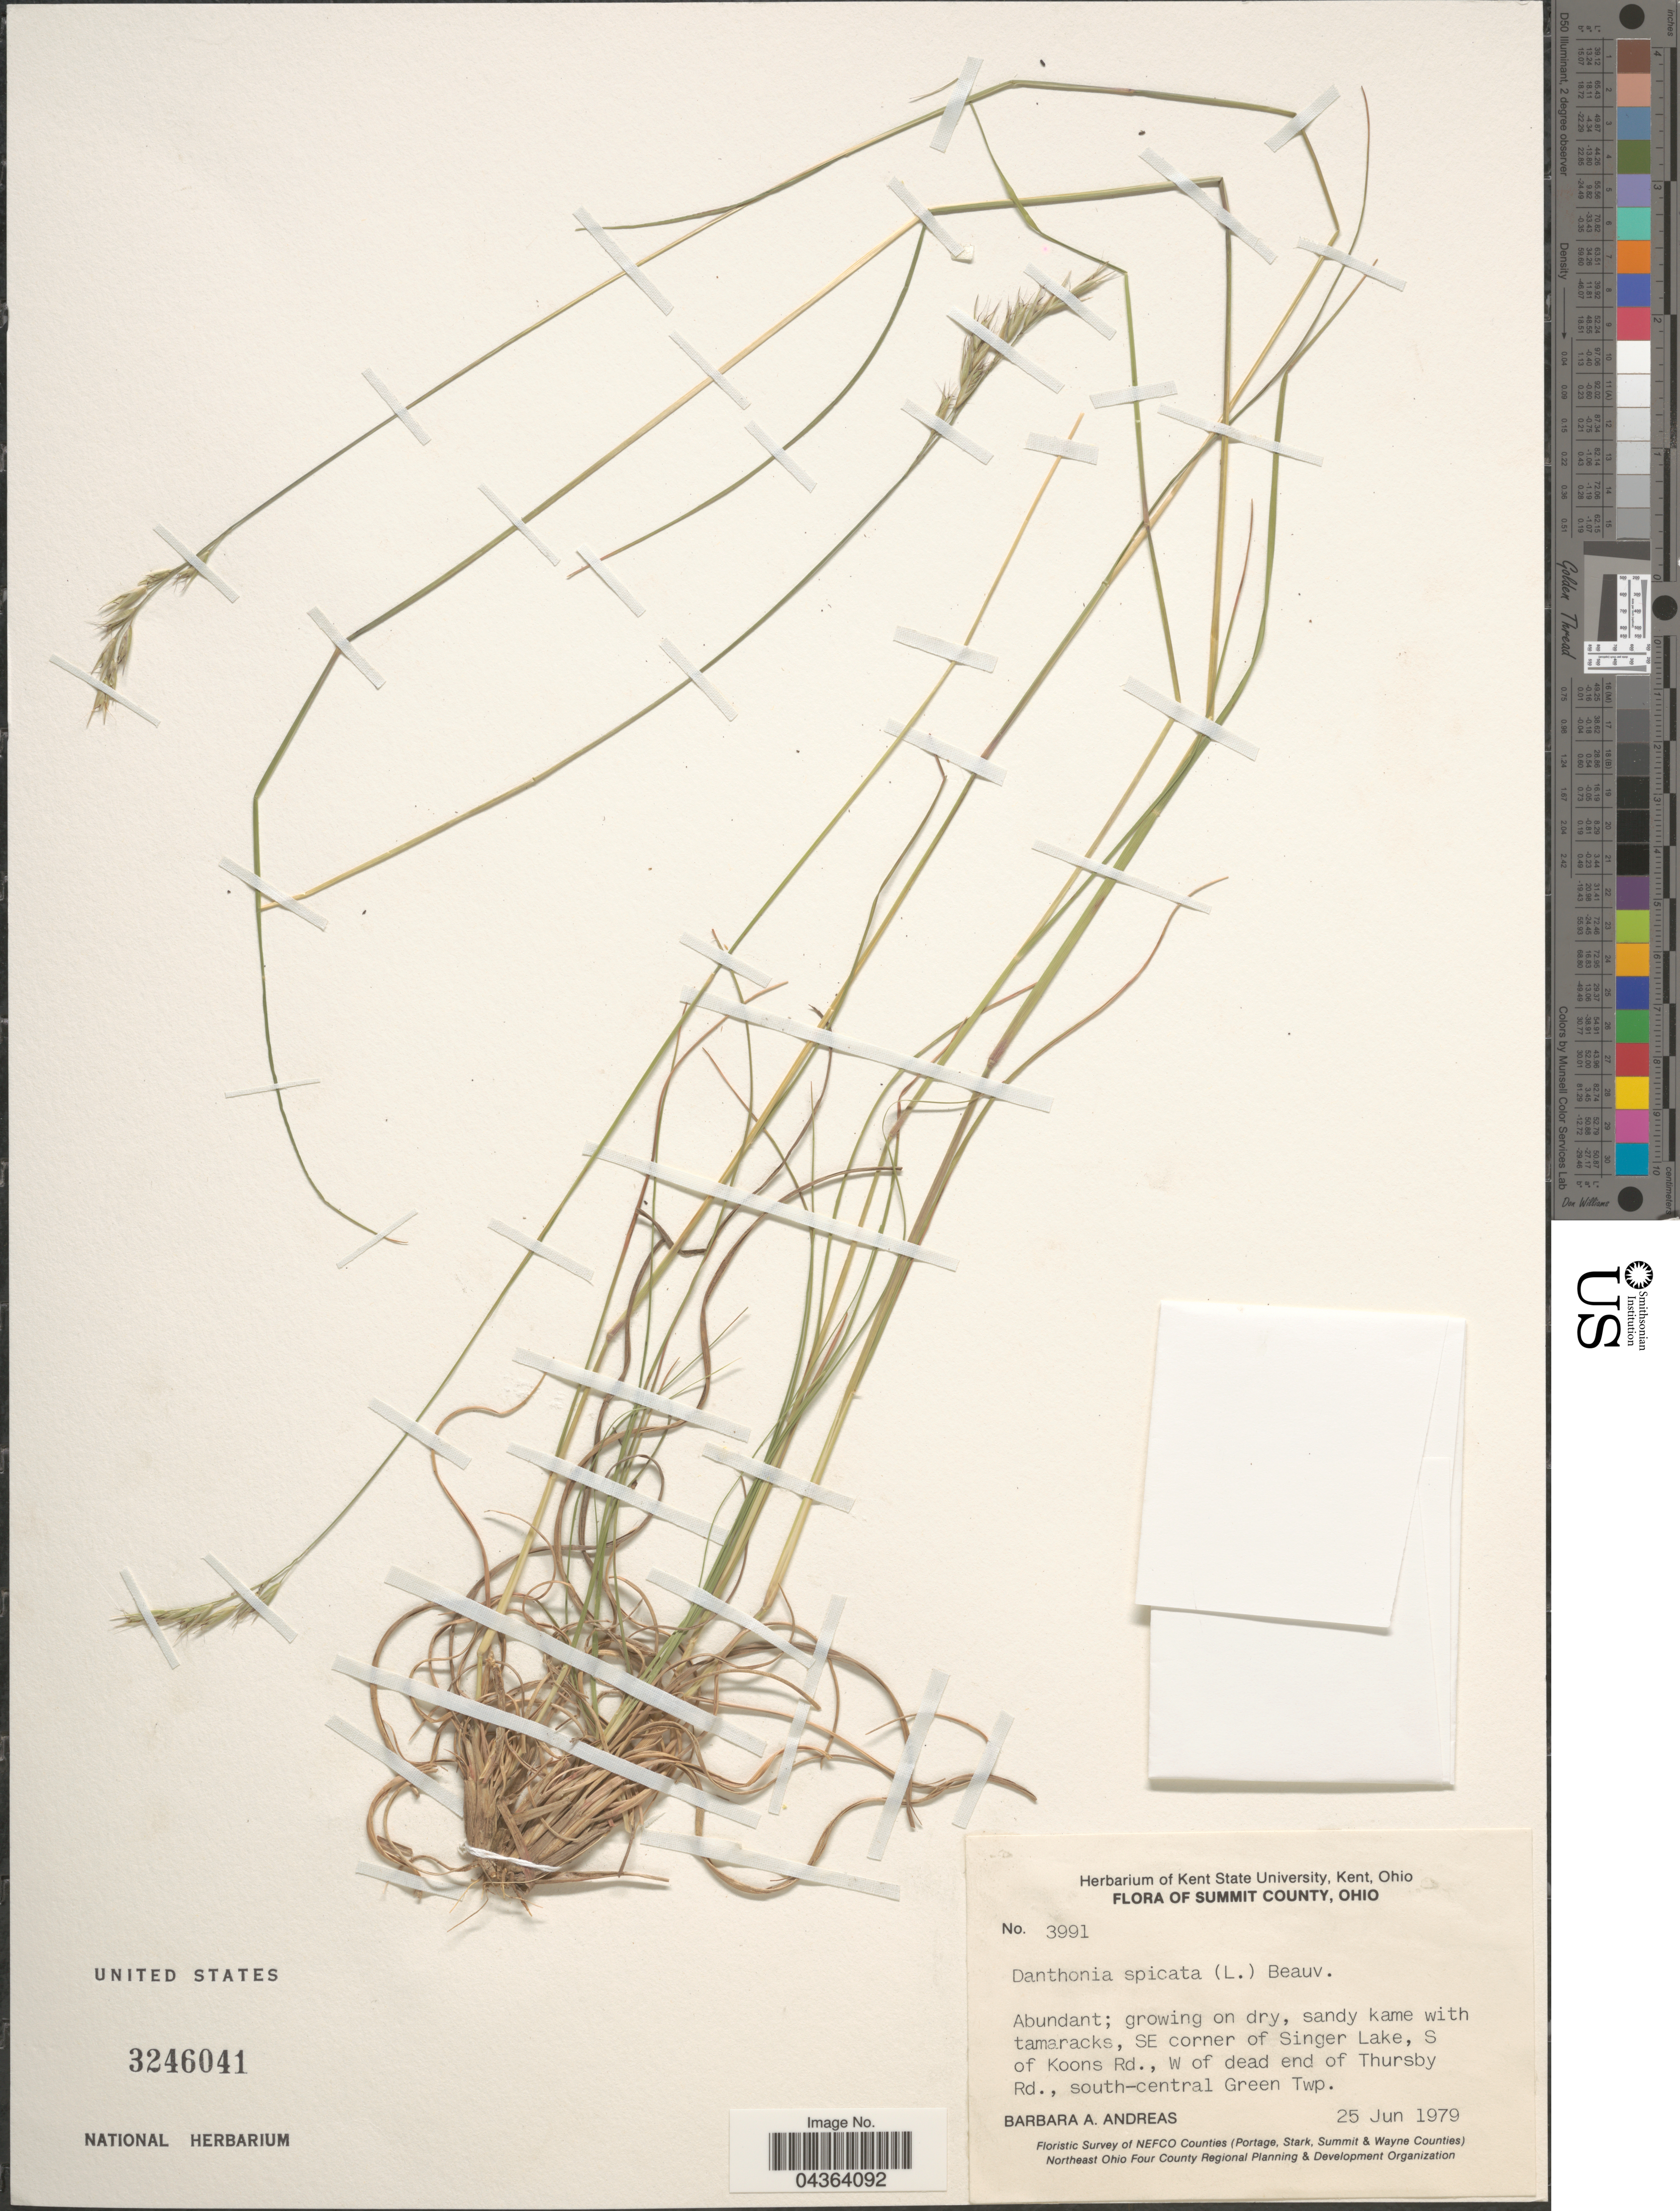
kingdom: Plantae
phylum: Tracheophyta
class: Liliopsida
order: Poales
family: Poaceae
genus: Danthonia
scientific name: Danthonia spicata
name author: (L.) P. Beauv. ex Roem. & Schult.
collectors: B. A. Andreas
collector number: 3991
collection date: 1979-06-25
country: United States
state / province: Ohio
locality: Summit County. Abundant; on dry, sandy kame with tamaracks, SE corner of Singer Lake, S of Koons Rd., W of dead end of Thursby Rd., south-central Green Twp. Floristic Survey of NEFCO Counties (Portage, Stark, Summit & Wayne Counties).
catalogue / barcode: US 3246041